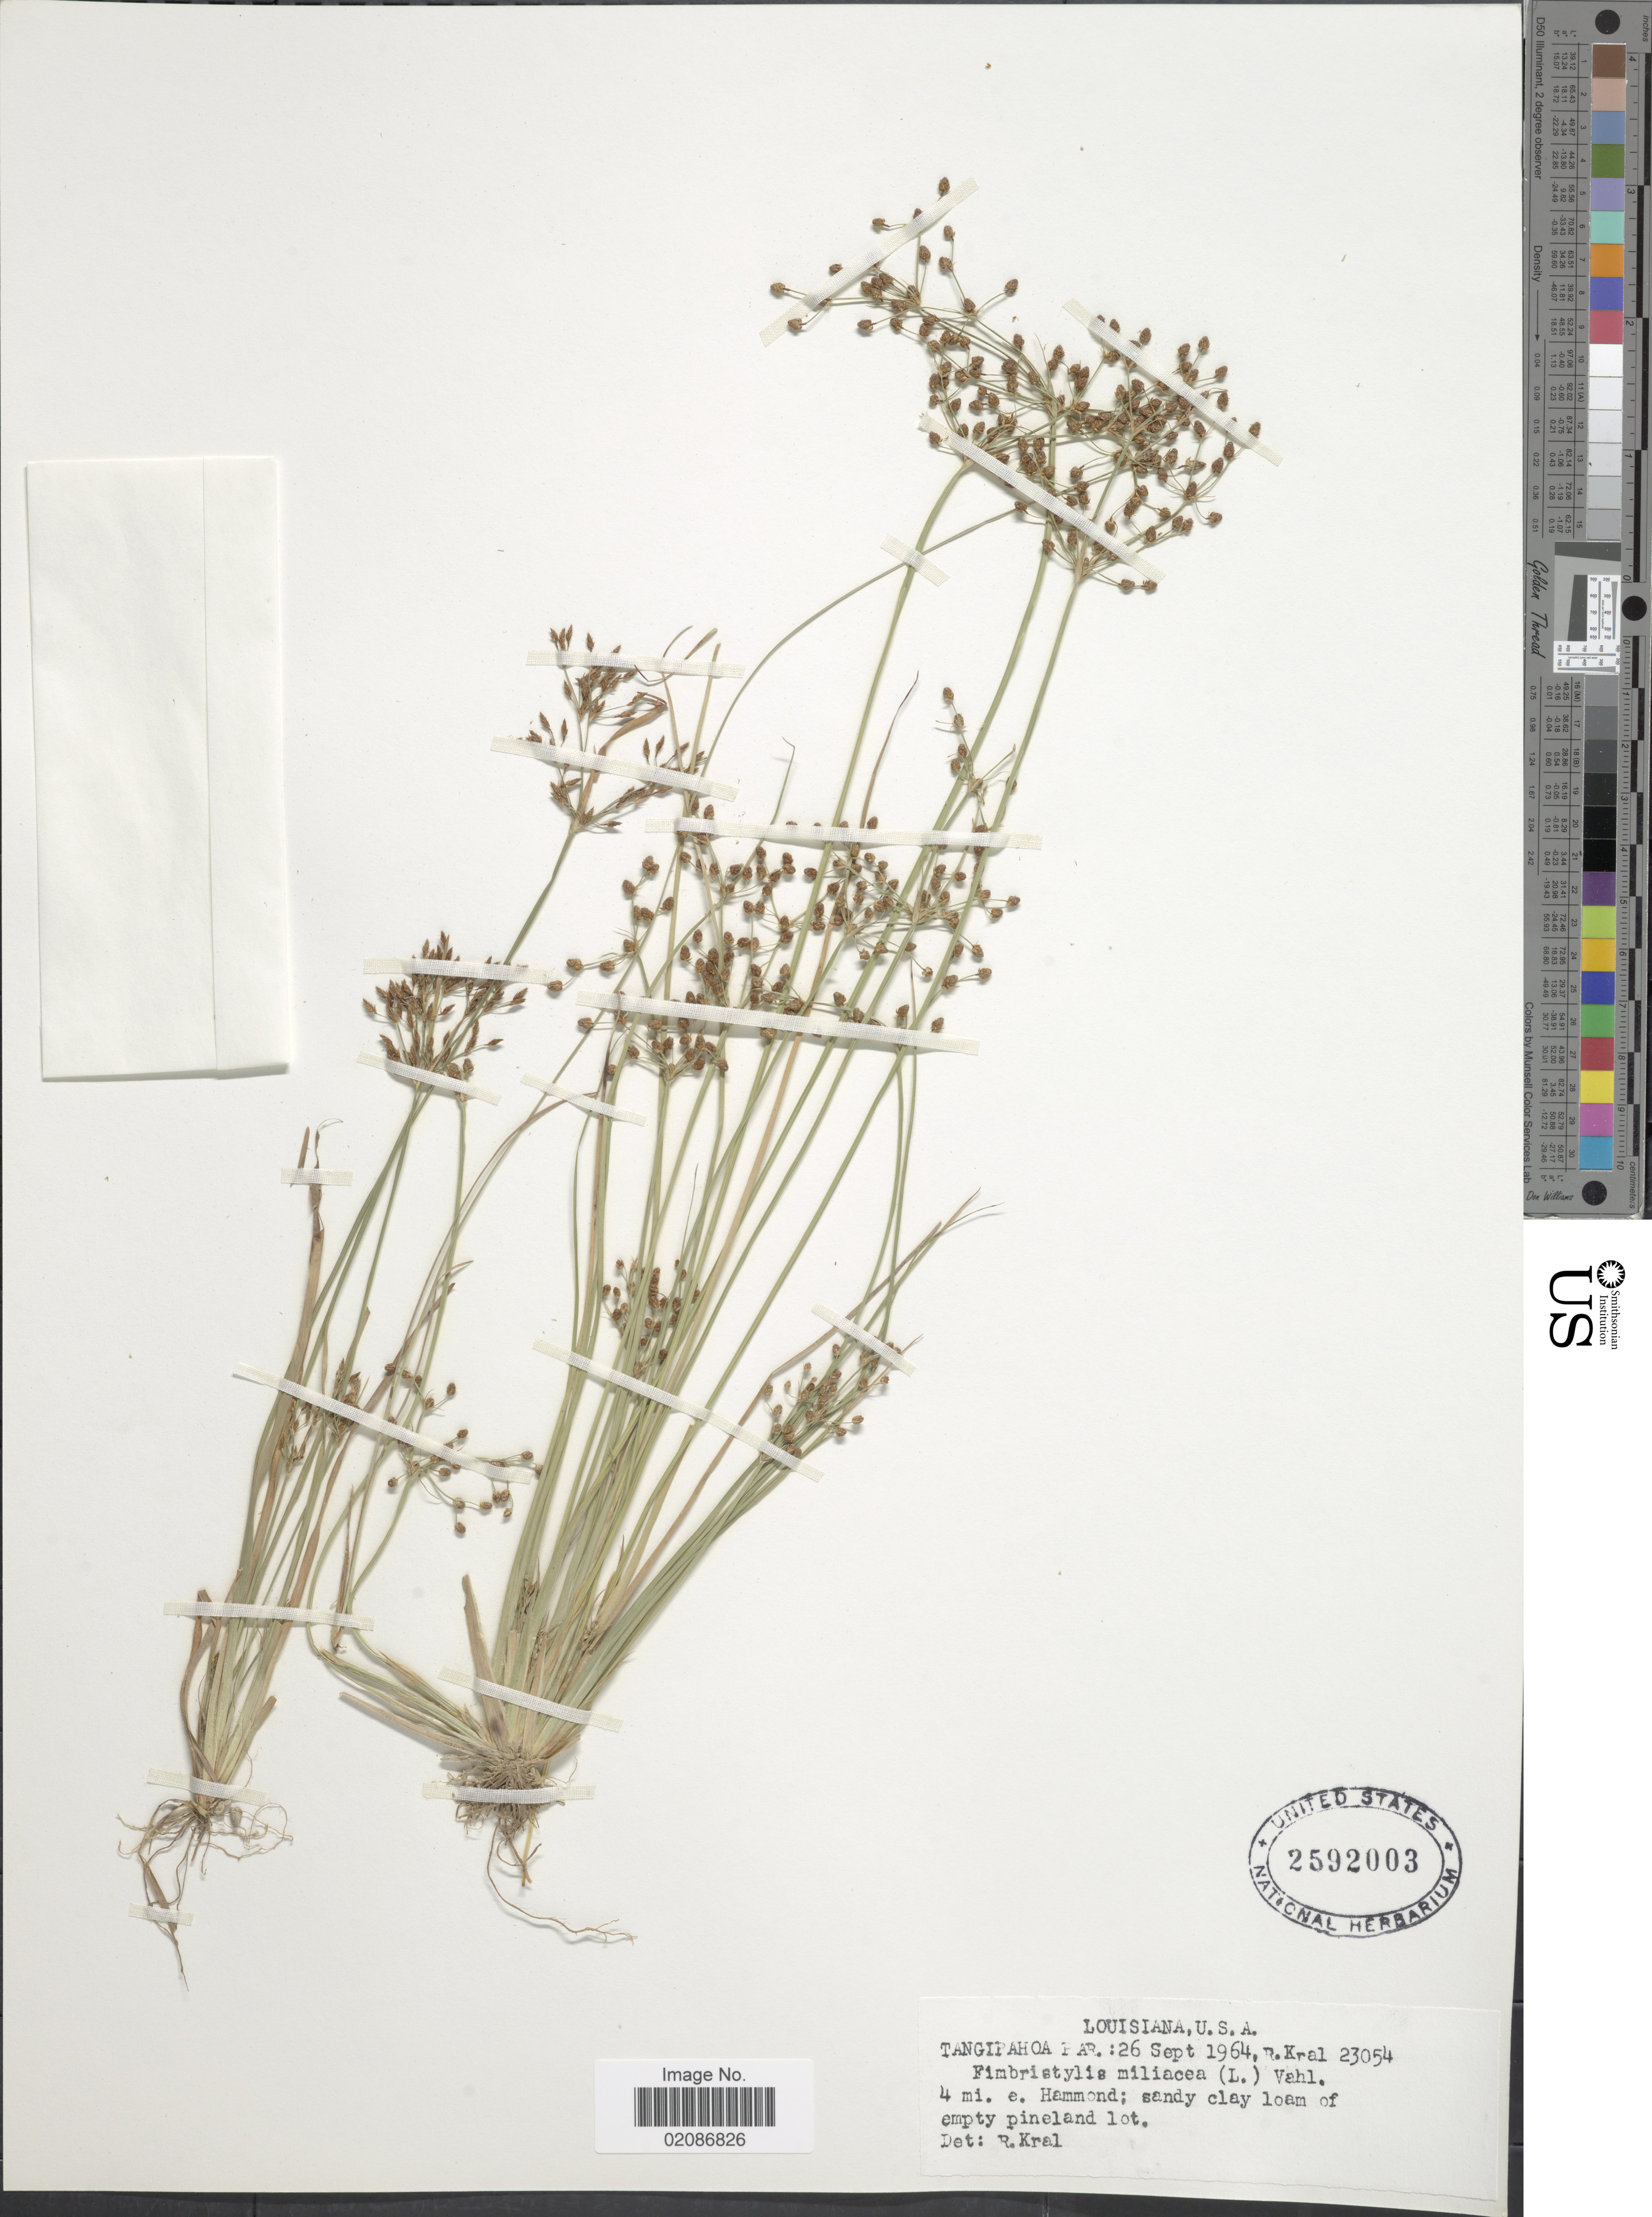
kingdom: Plantae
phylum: Tracheophyta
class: Liliopsida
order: Poales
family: Cyperaceae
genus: Fimbristylis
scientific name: Fimbristylis littoralis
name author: Gaudich.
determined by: Strong, M. T., (US), Smithsonian Institution - National Museum of Natural History (UNITED STATES)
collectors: R. Kral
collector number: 23054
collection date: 1964-09-26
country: United States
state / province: Louisiana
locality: Tangipahoa Par.: 4 mi. e. Hammond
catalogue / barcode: US 2592003